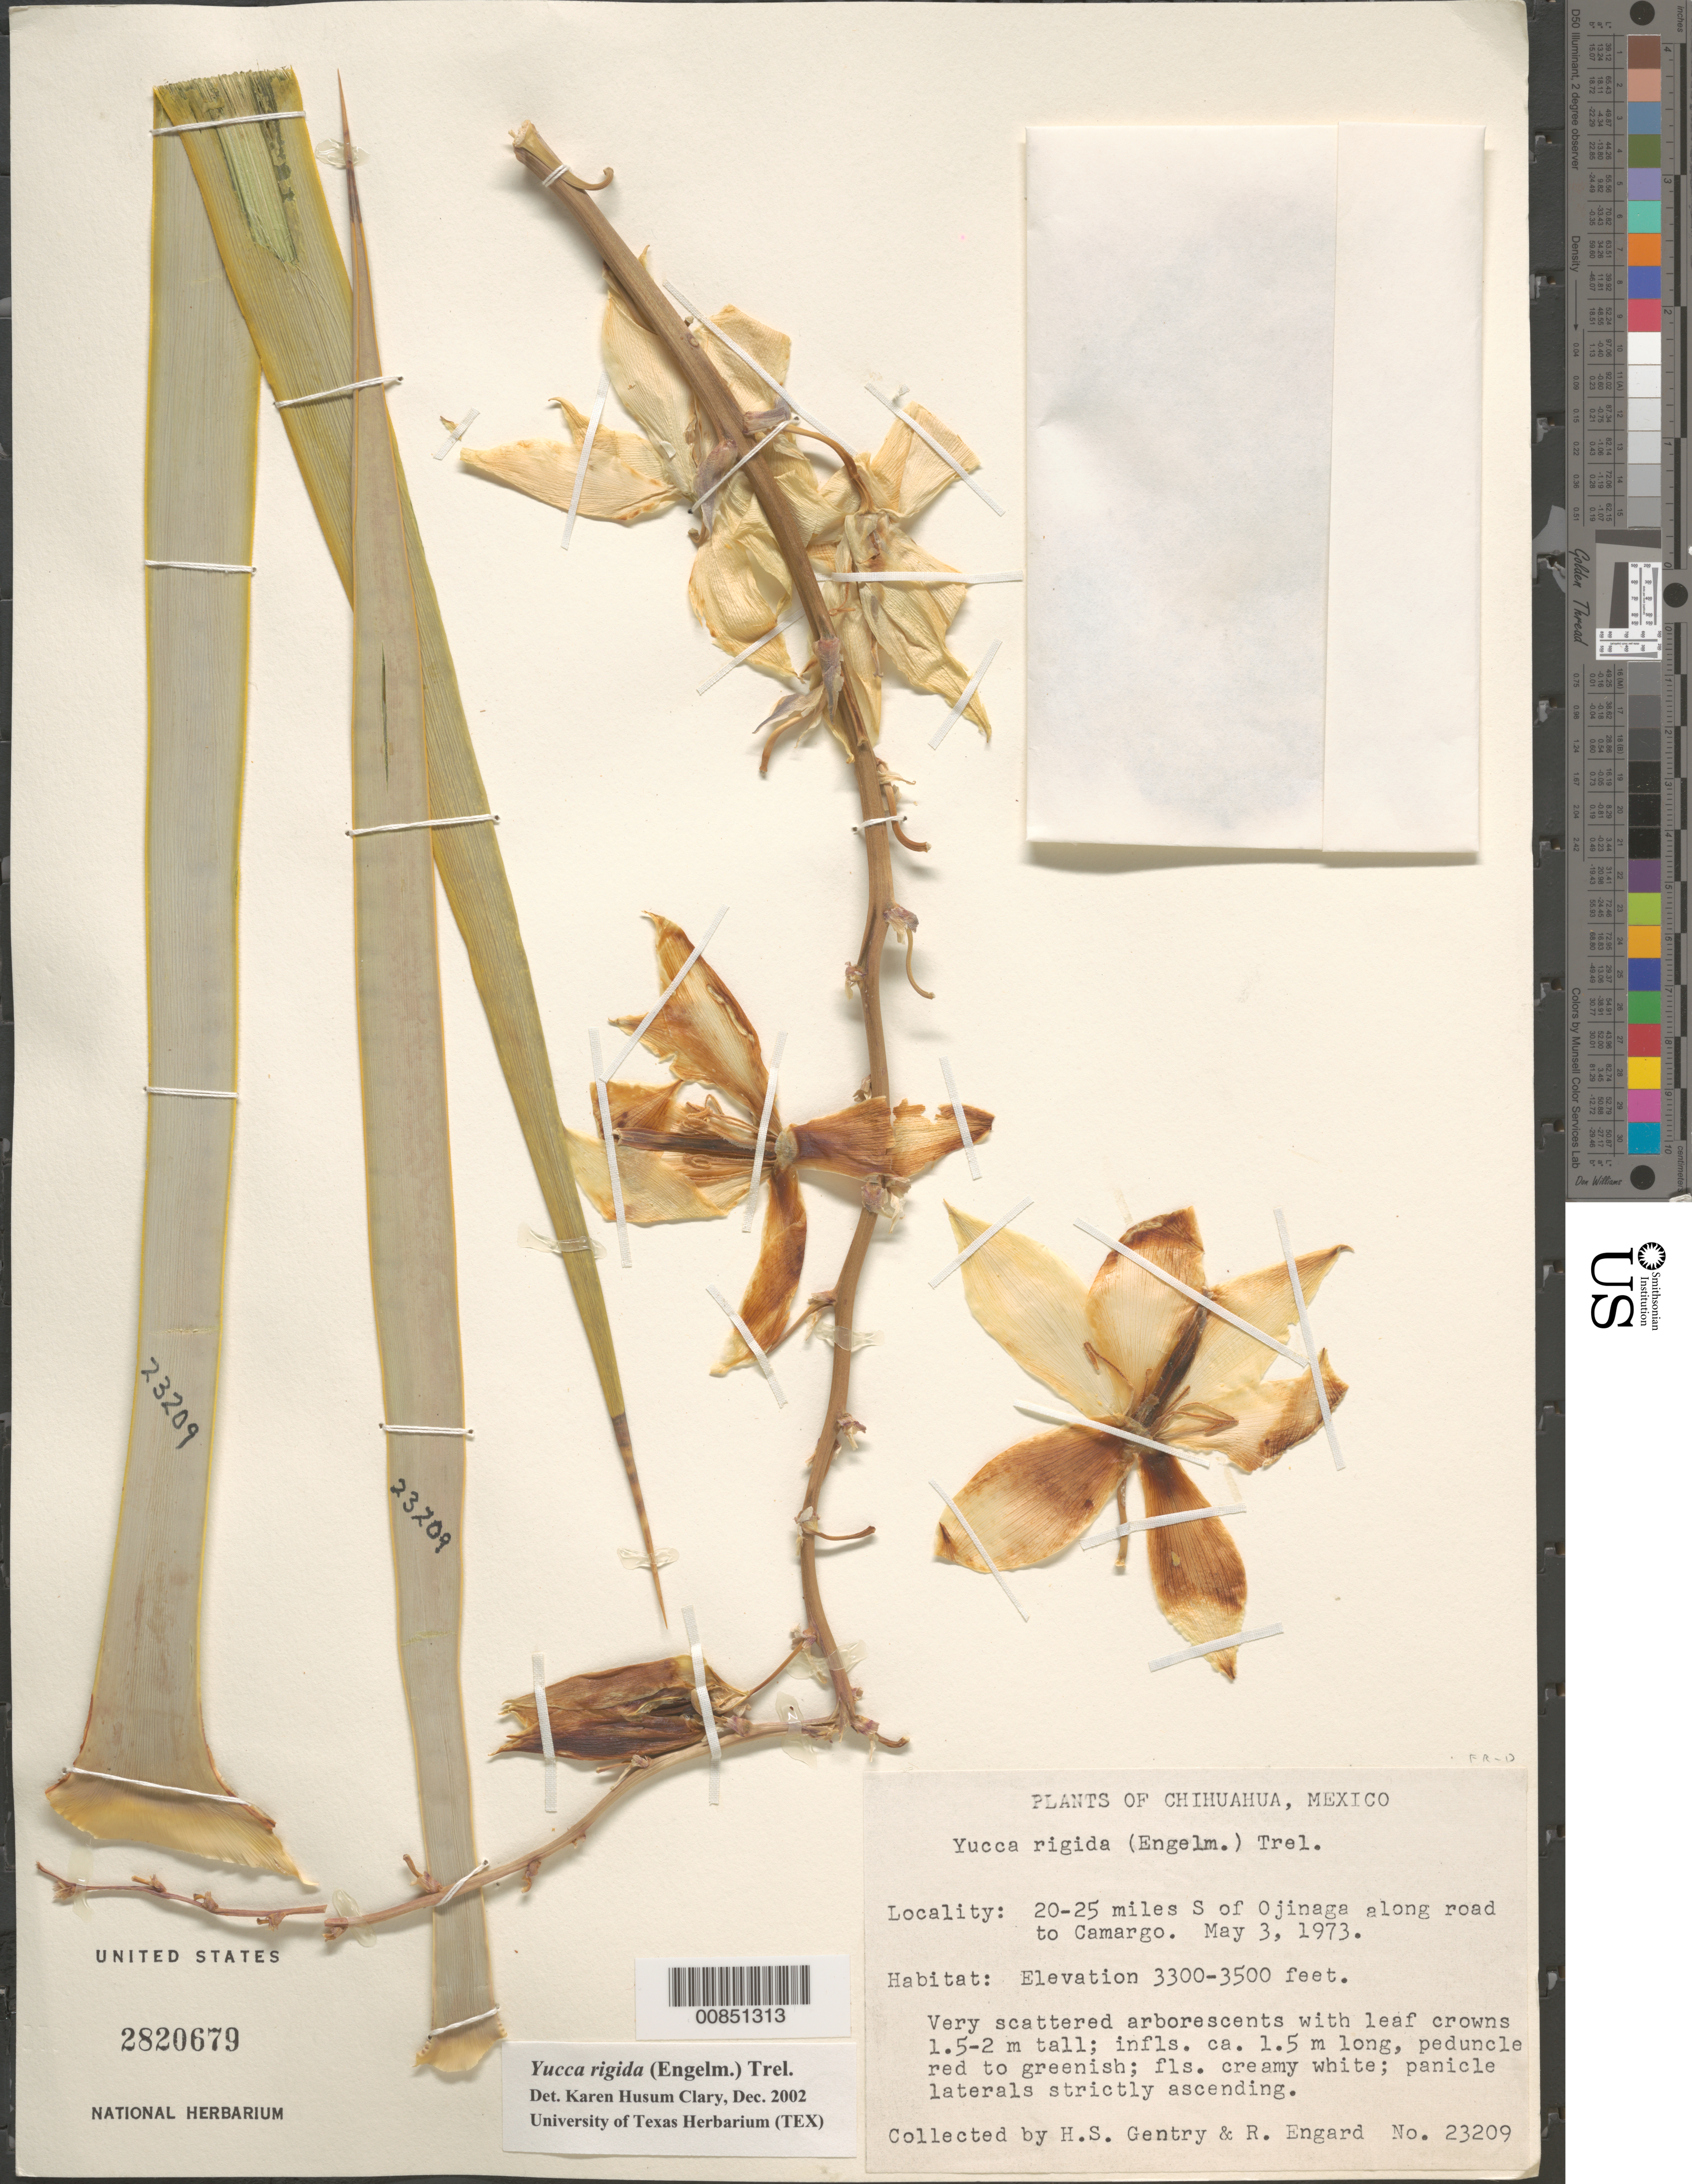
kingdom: Plantae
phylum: Tracheophyta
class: Liliopsida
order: Asparagales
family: Asparagaceae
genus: Yucca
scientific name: Yucca rigida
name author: (Engelm.) Trel.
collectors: H. S. Gentry & R. Engard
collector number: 23209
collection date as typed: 03 May 1973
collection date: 1973-05-03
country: Mexico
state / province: Chihuahua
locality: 20-25 miles S of Ojinaga along road to Camargo.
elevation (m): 1006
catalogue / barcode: US 2820679